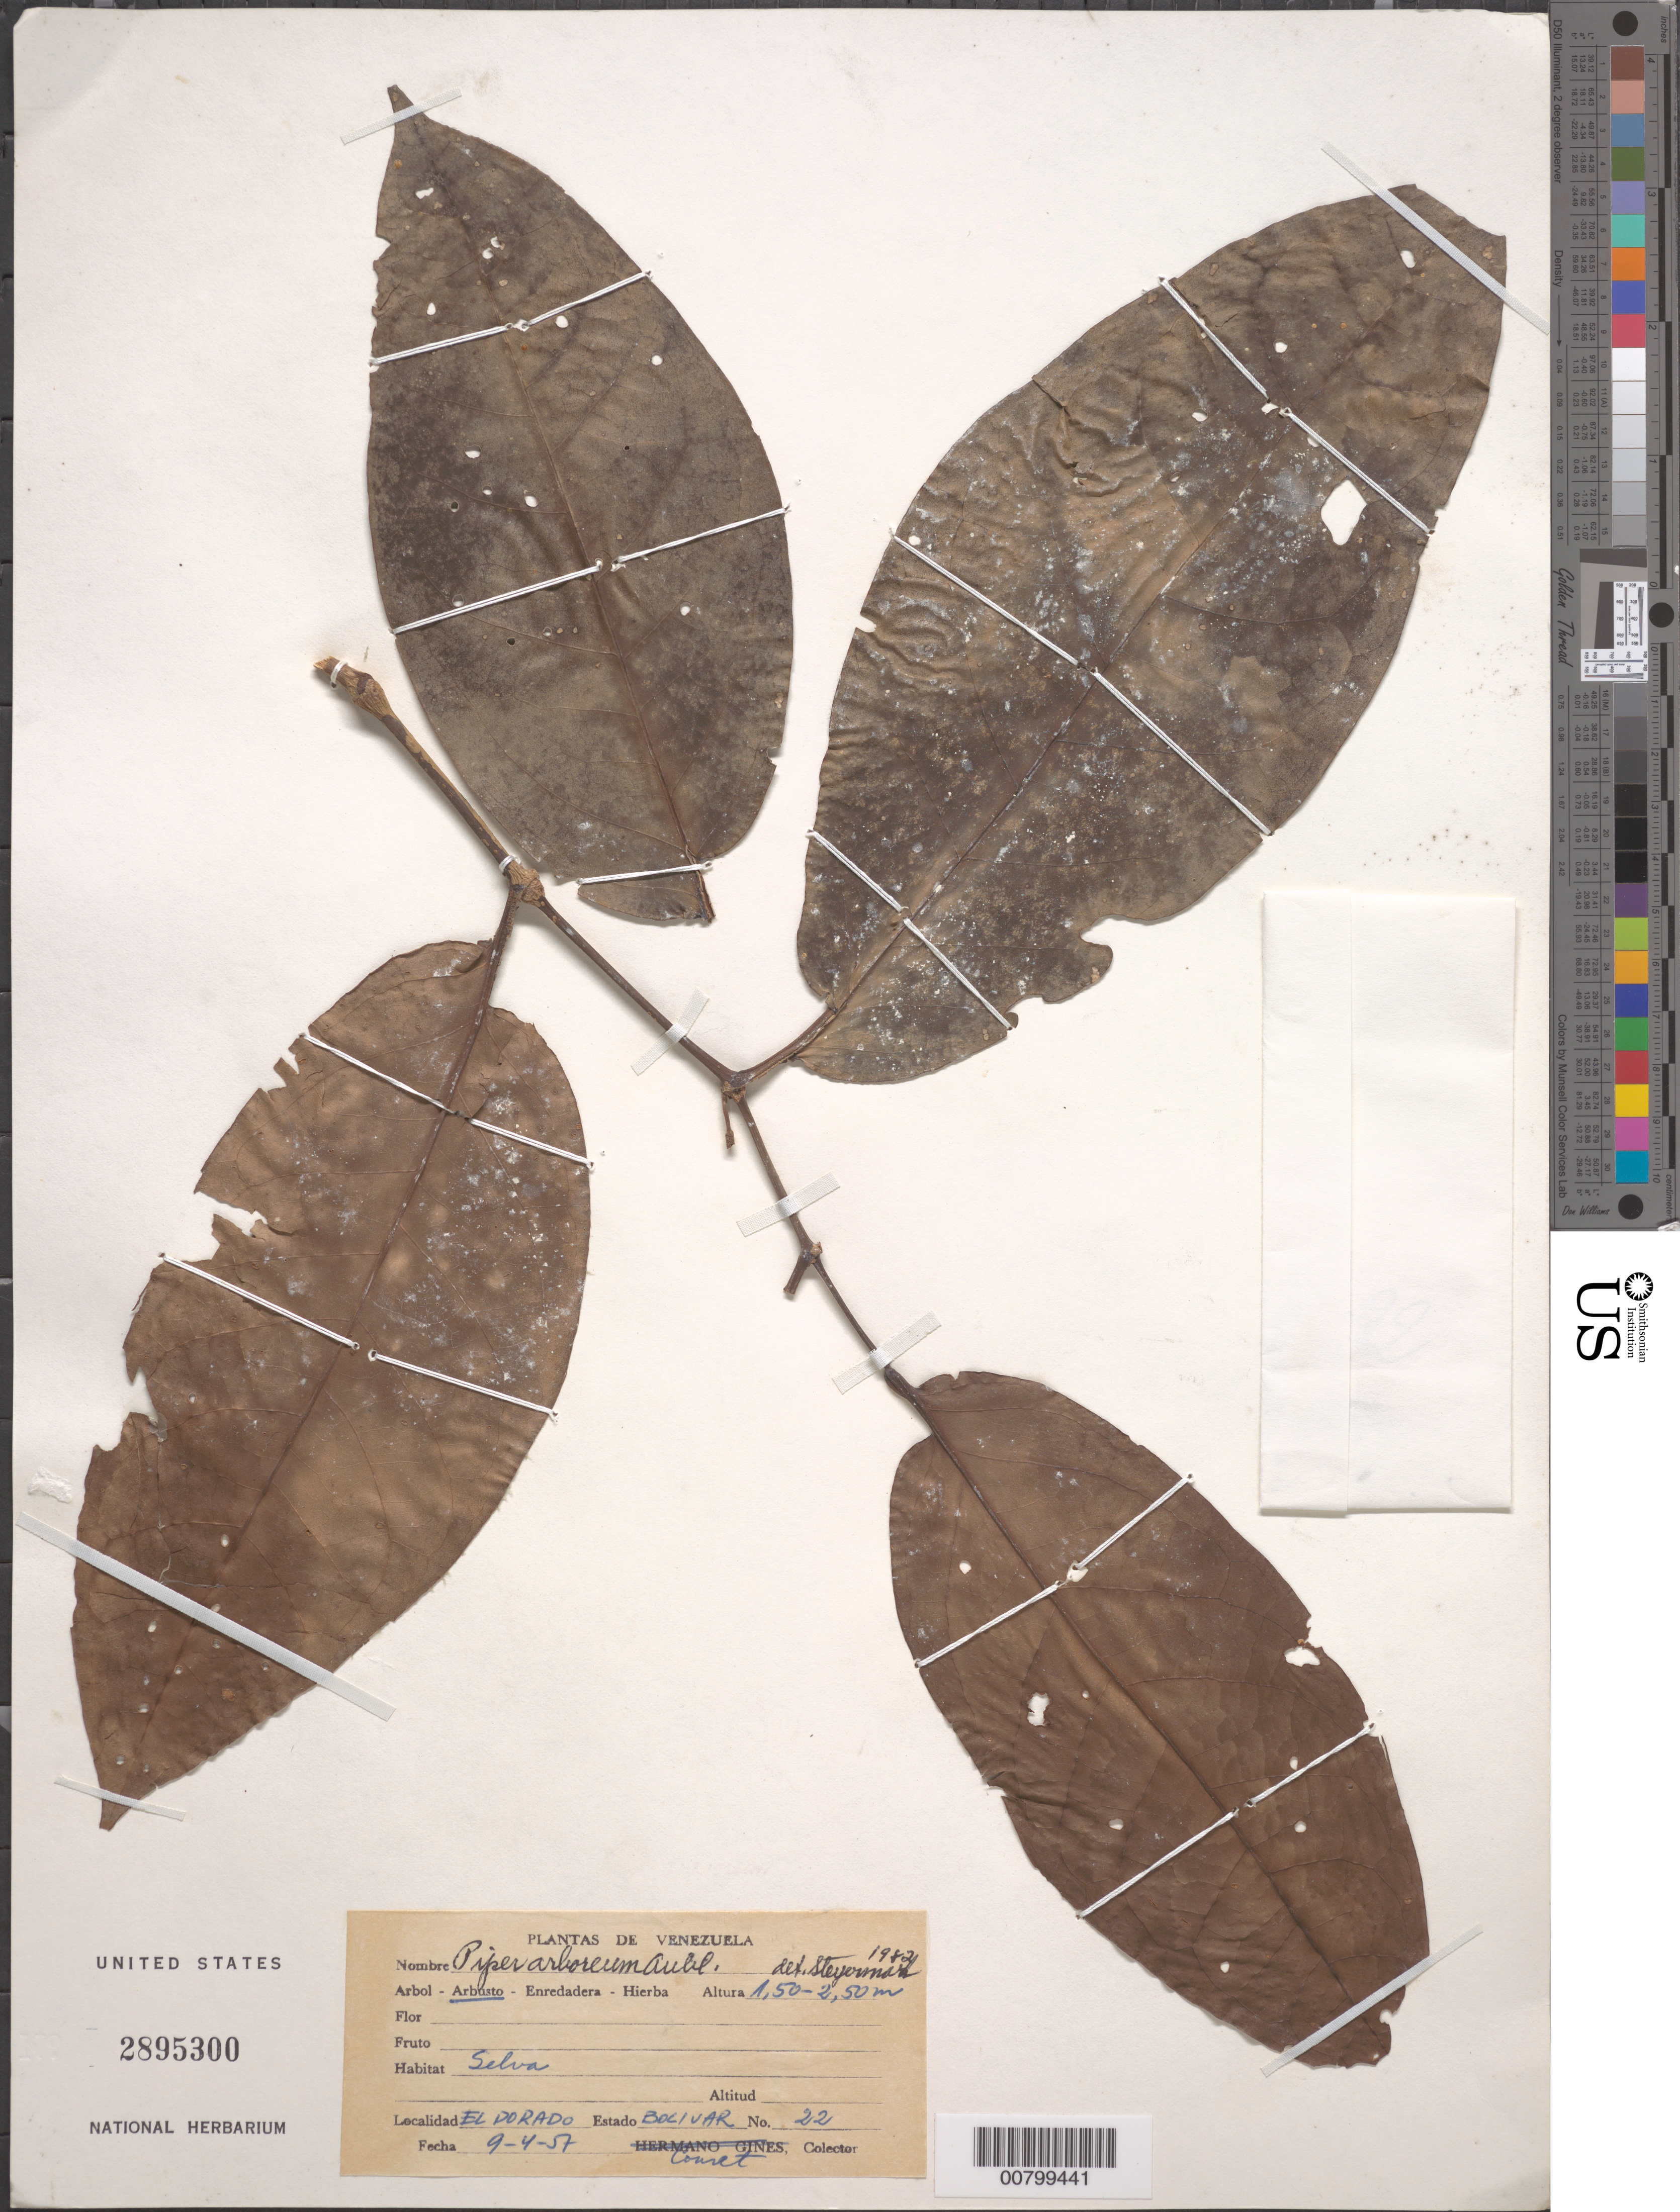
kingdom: Plantae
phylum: Tracheophyta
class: Magnoliopsida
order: Piperales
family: Piperaceae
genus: Piper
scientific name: Piper arboreum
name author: Aubl.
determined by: Steyermark, Julian A., (VEN)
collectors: -. Couret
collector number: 22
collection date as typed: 9-Apr-57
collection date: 1957-04-09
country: Venezuela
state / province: Bolívar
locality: El Dorado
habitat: Woods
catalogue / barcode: US 2895300